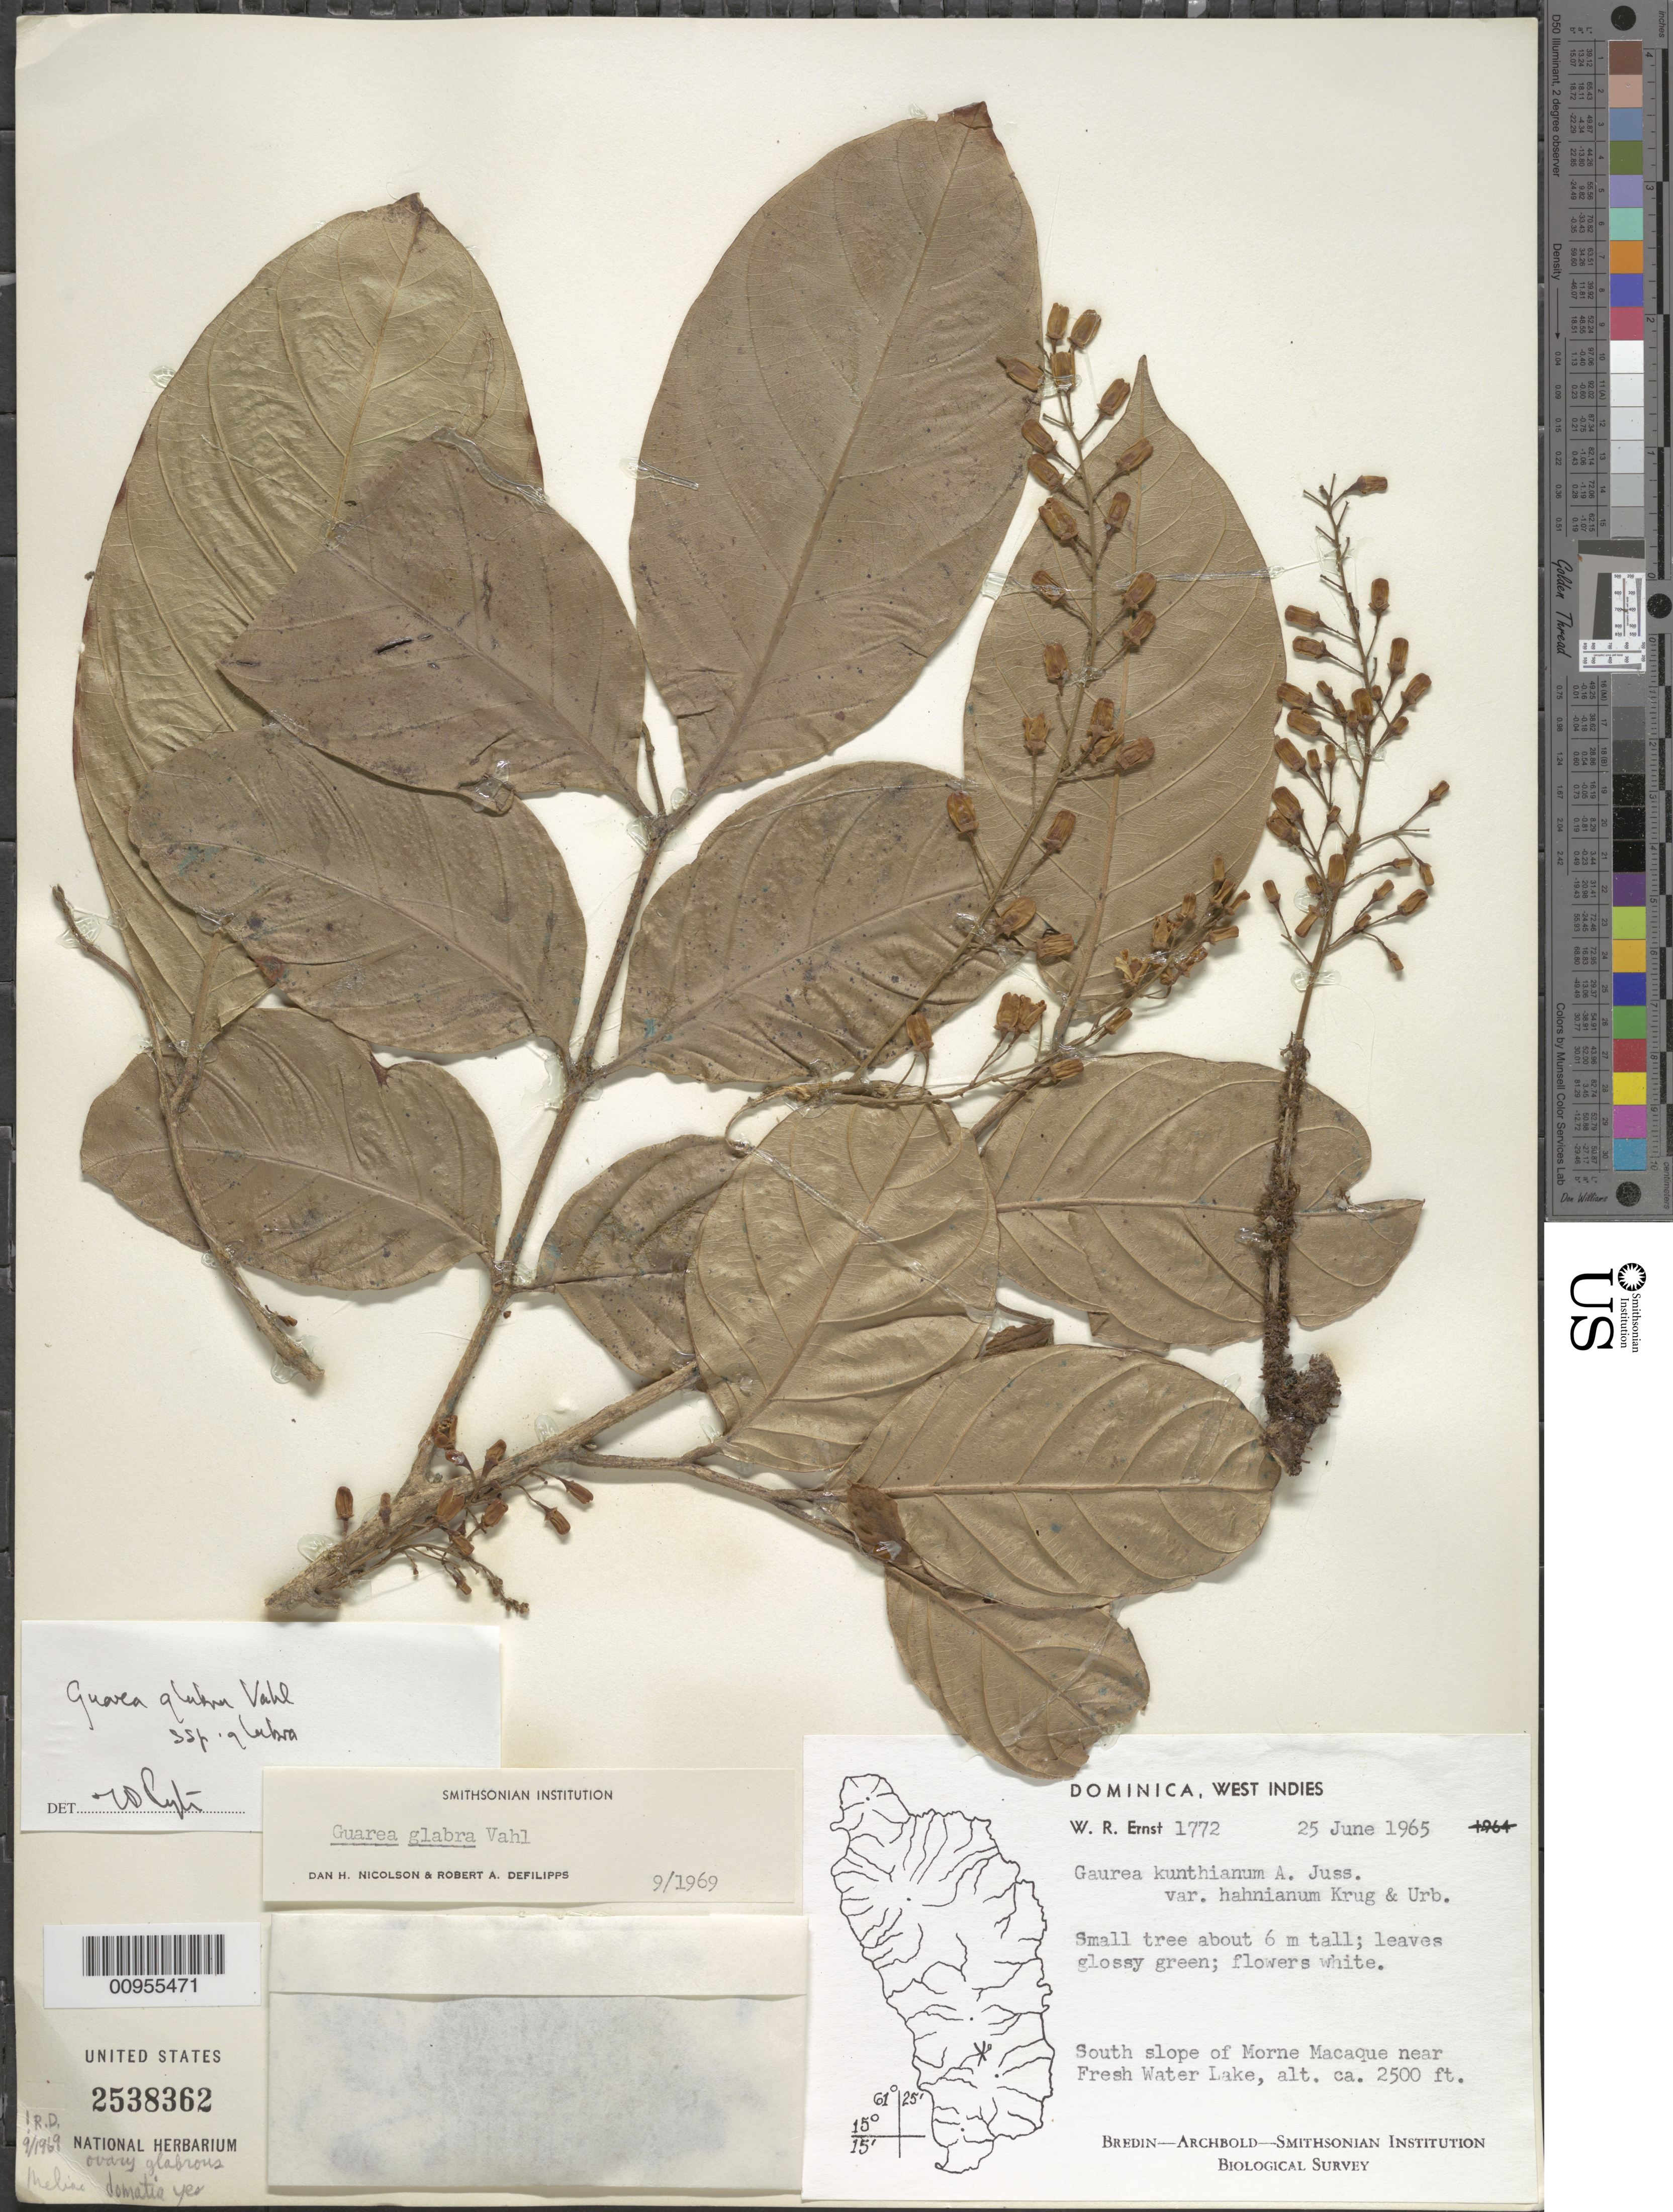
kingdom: Plantae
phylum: Tracheophyta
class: Magnoliopsida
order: Sapindales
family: Meliaceae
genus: Guarea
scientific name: Guarea glabra subsp. glabra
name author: Vahl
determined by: Pennington, T. D., (K)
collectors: W. R. Ernst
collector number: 1772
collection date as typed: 25 Jun 1965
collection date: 1965-06-25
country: Dominica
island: Dominica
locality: South slope of Morne Macaque, near Fresh Water Lake.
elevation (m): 762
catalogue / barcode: US 2538362